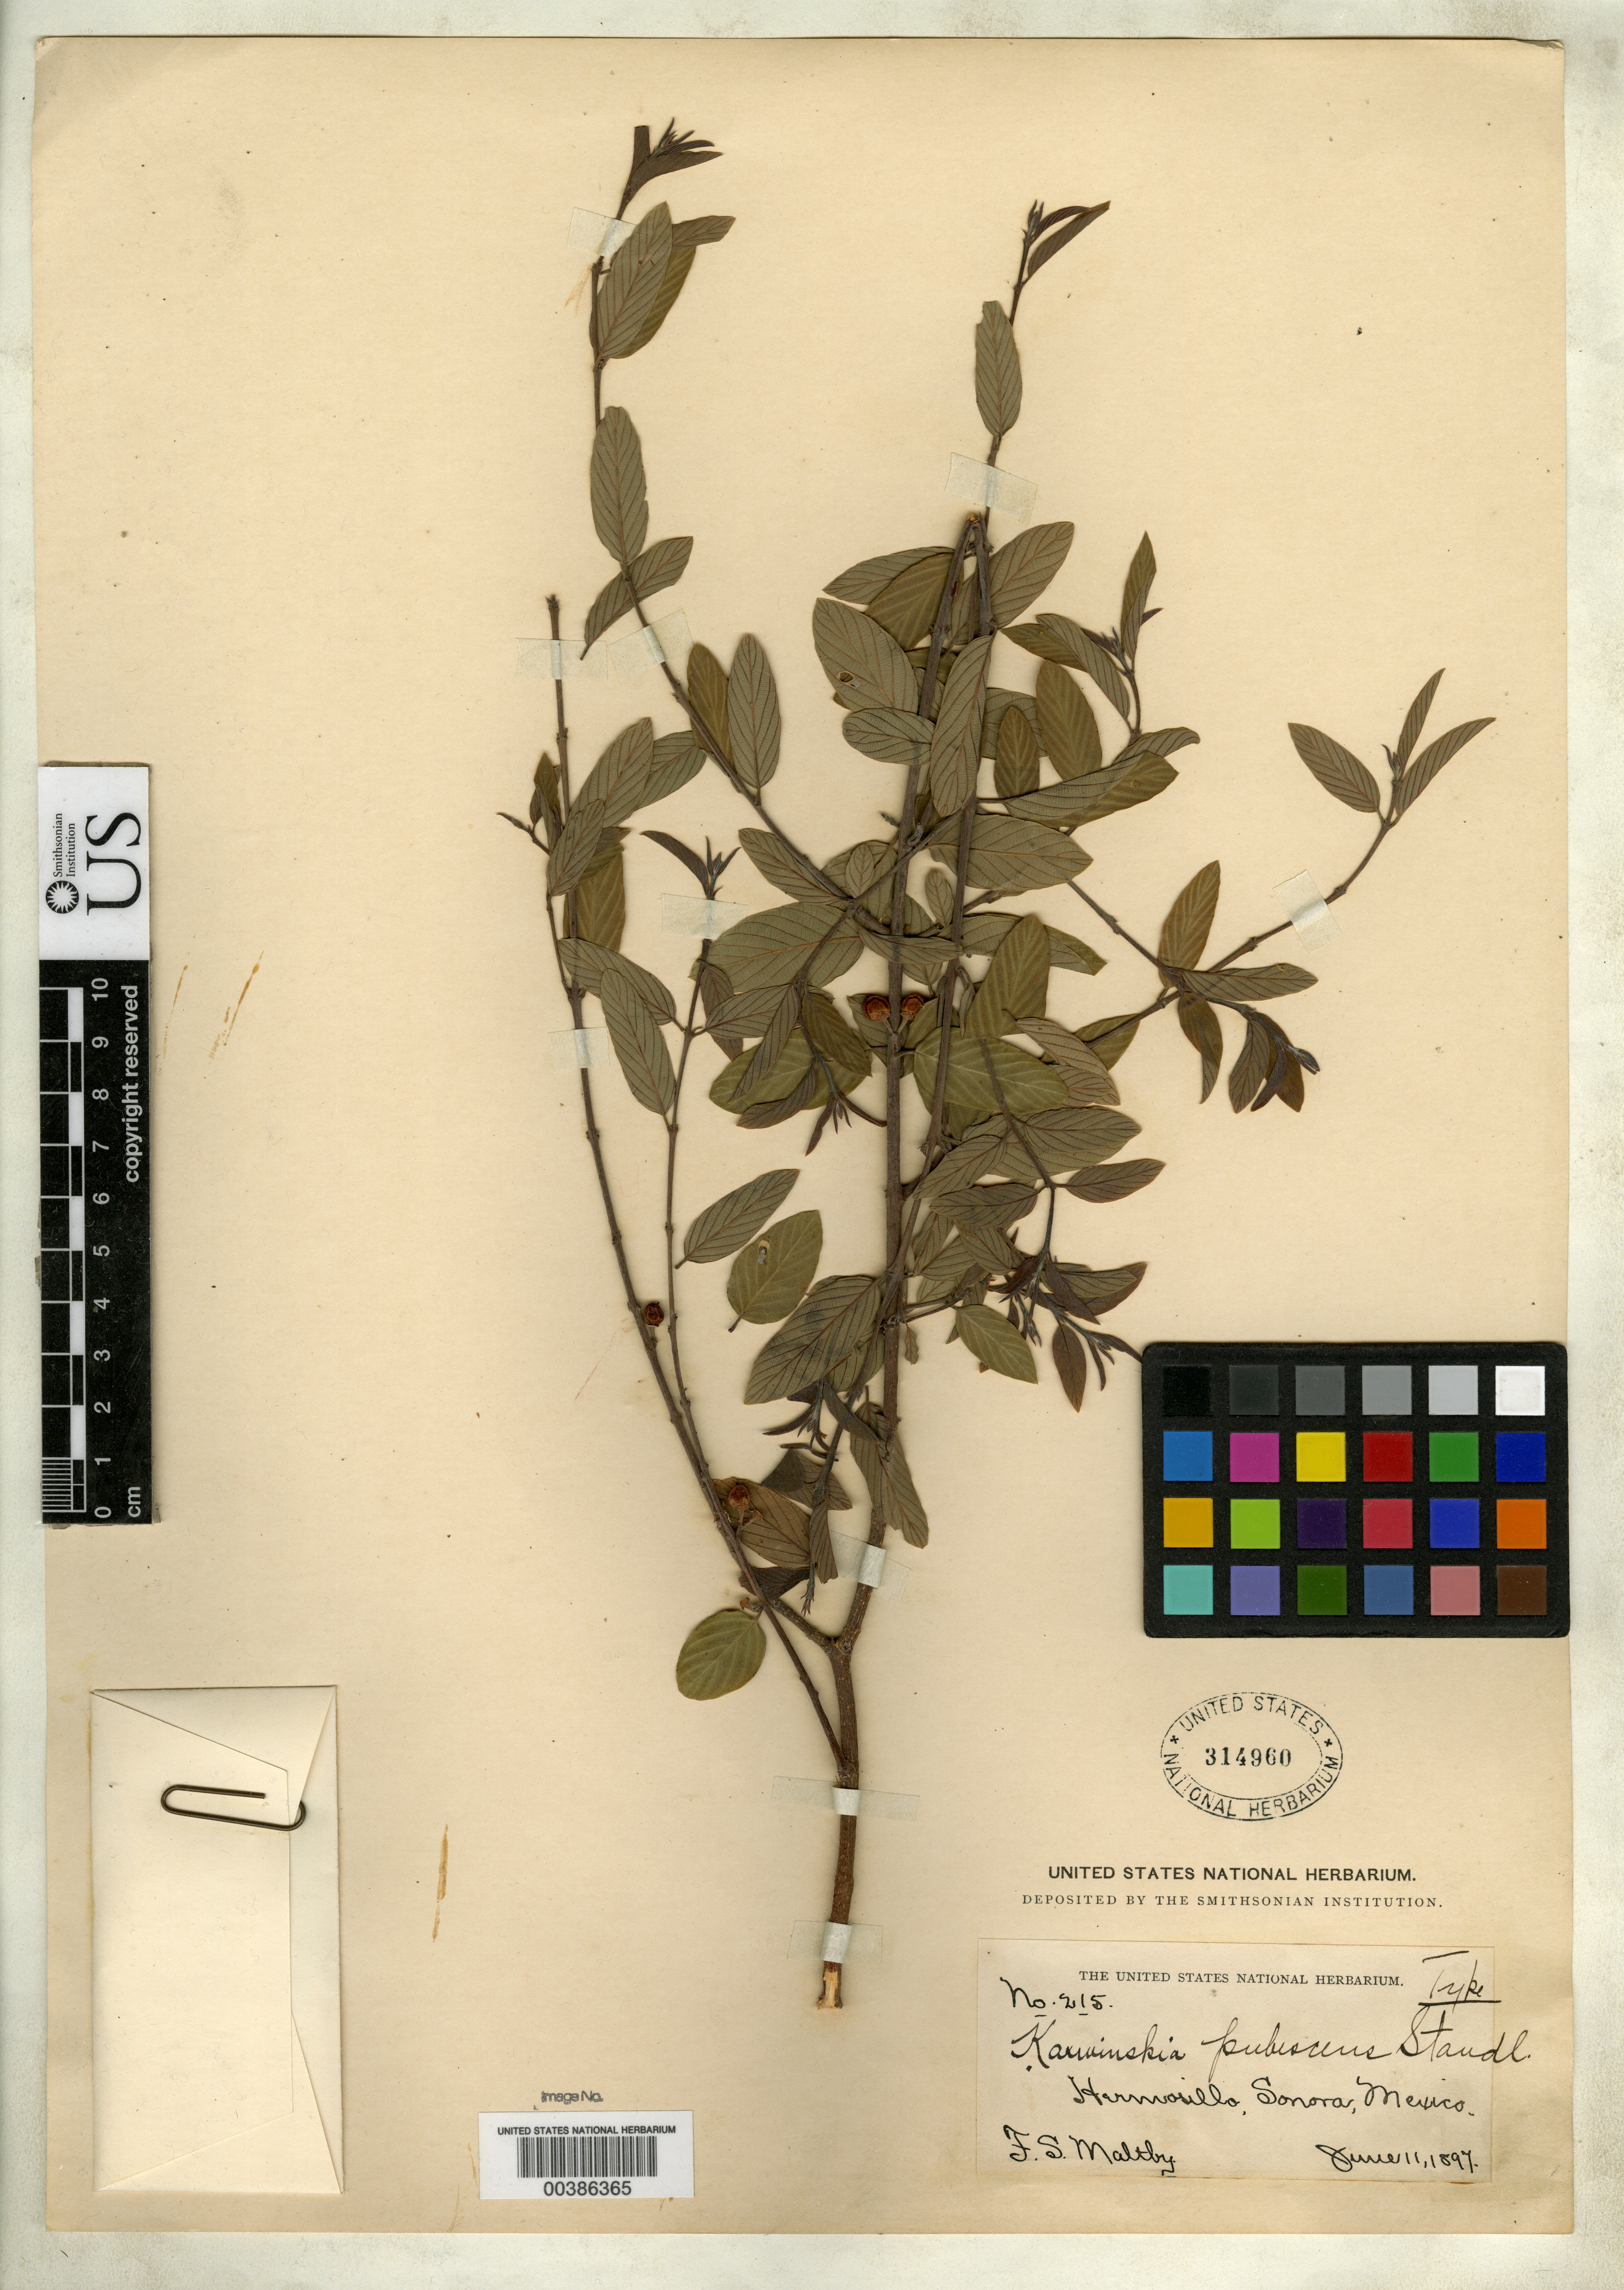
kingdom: Plantae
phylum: Tracheophyta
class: Magnoliopsida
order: Rosales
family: Rhamnaceae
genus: Karwinskia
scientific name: Karwinskia pubescens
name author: Standl.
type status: Holotype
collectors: T. S. Maltby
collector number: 215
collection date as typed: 11 Jun 1897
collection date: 1897-06-11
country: Mexico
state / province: Sonora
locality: Hermosillo.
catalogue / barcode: US 314960